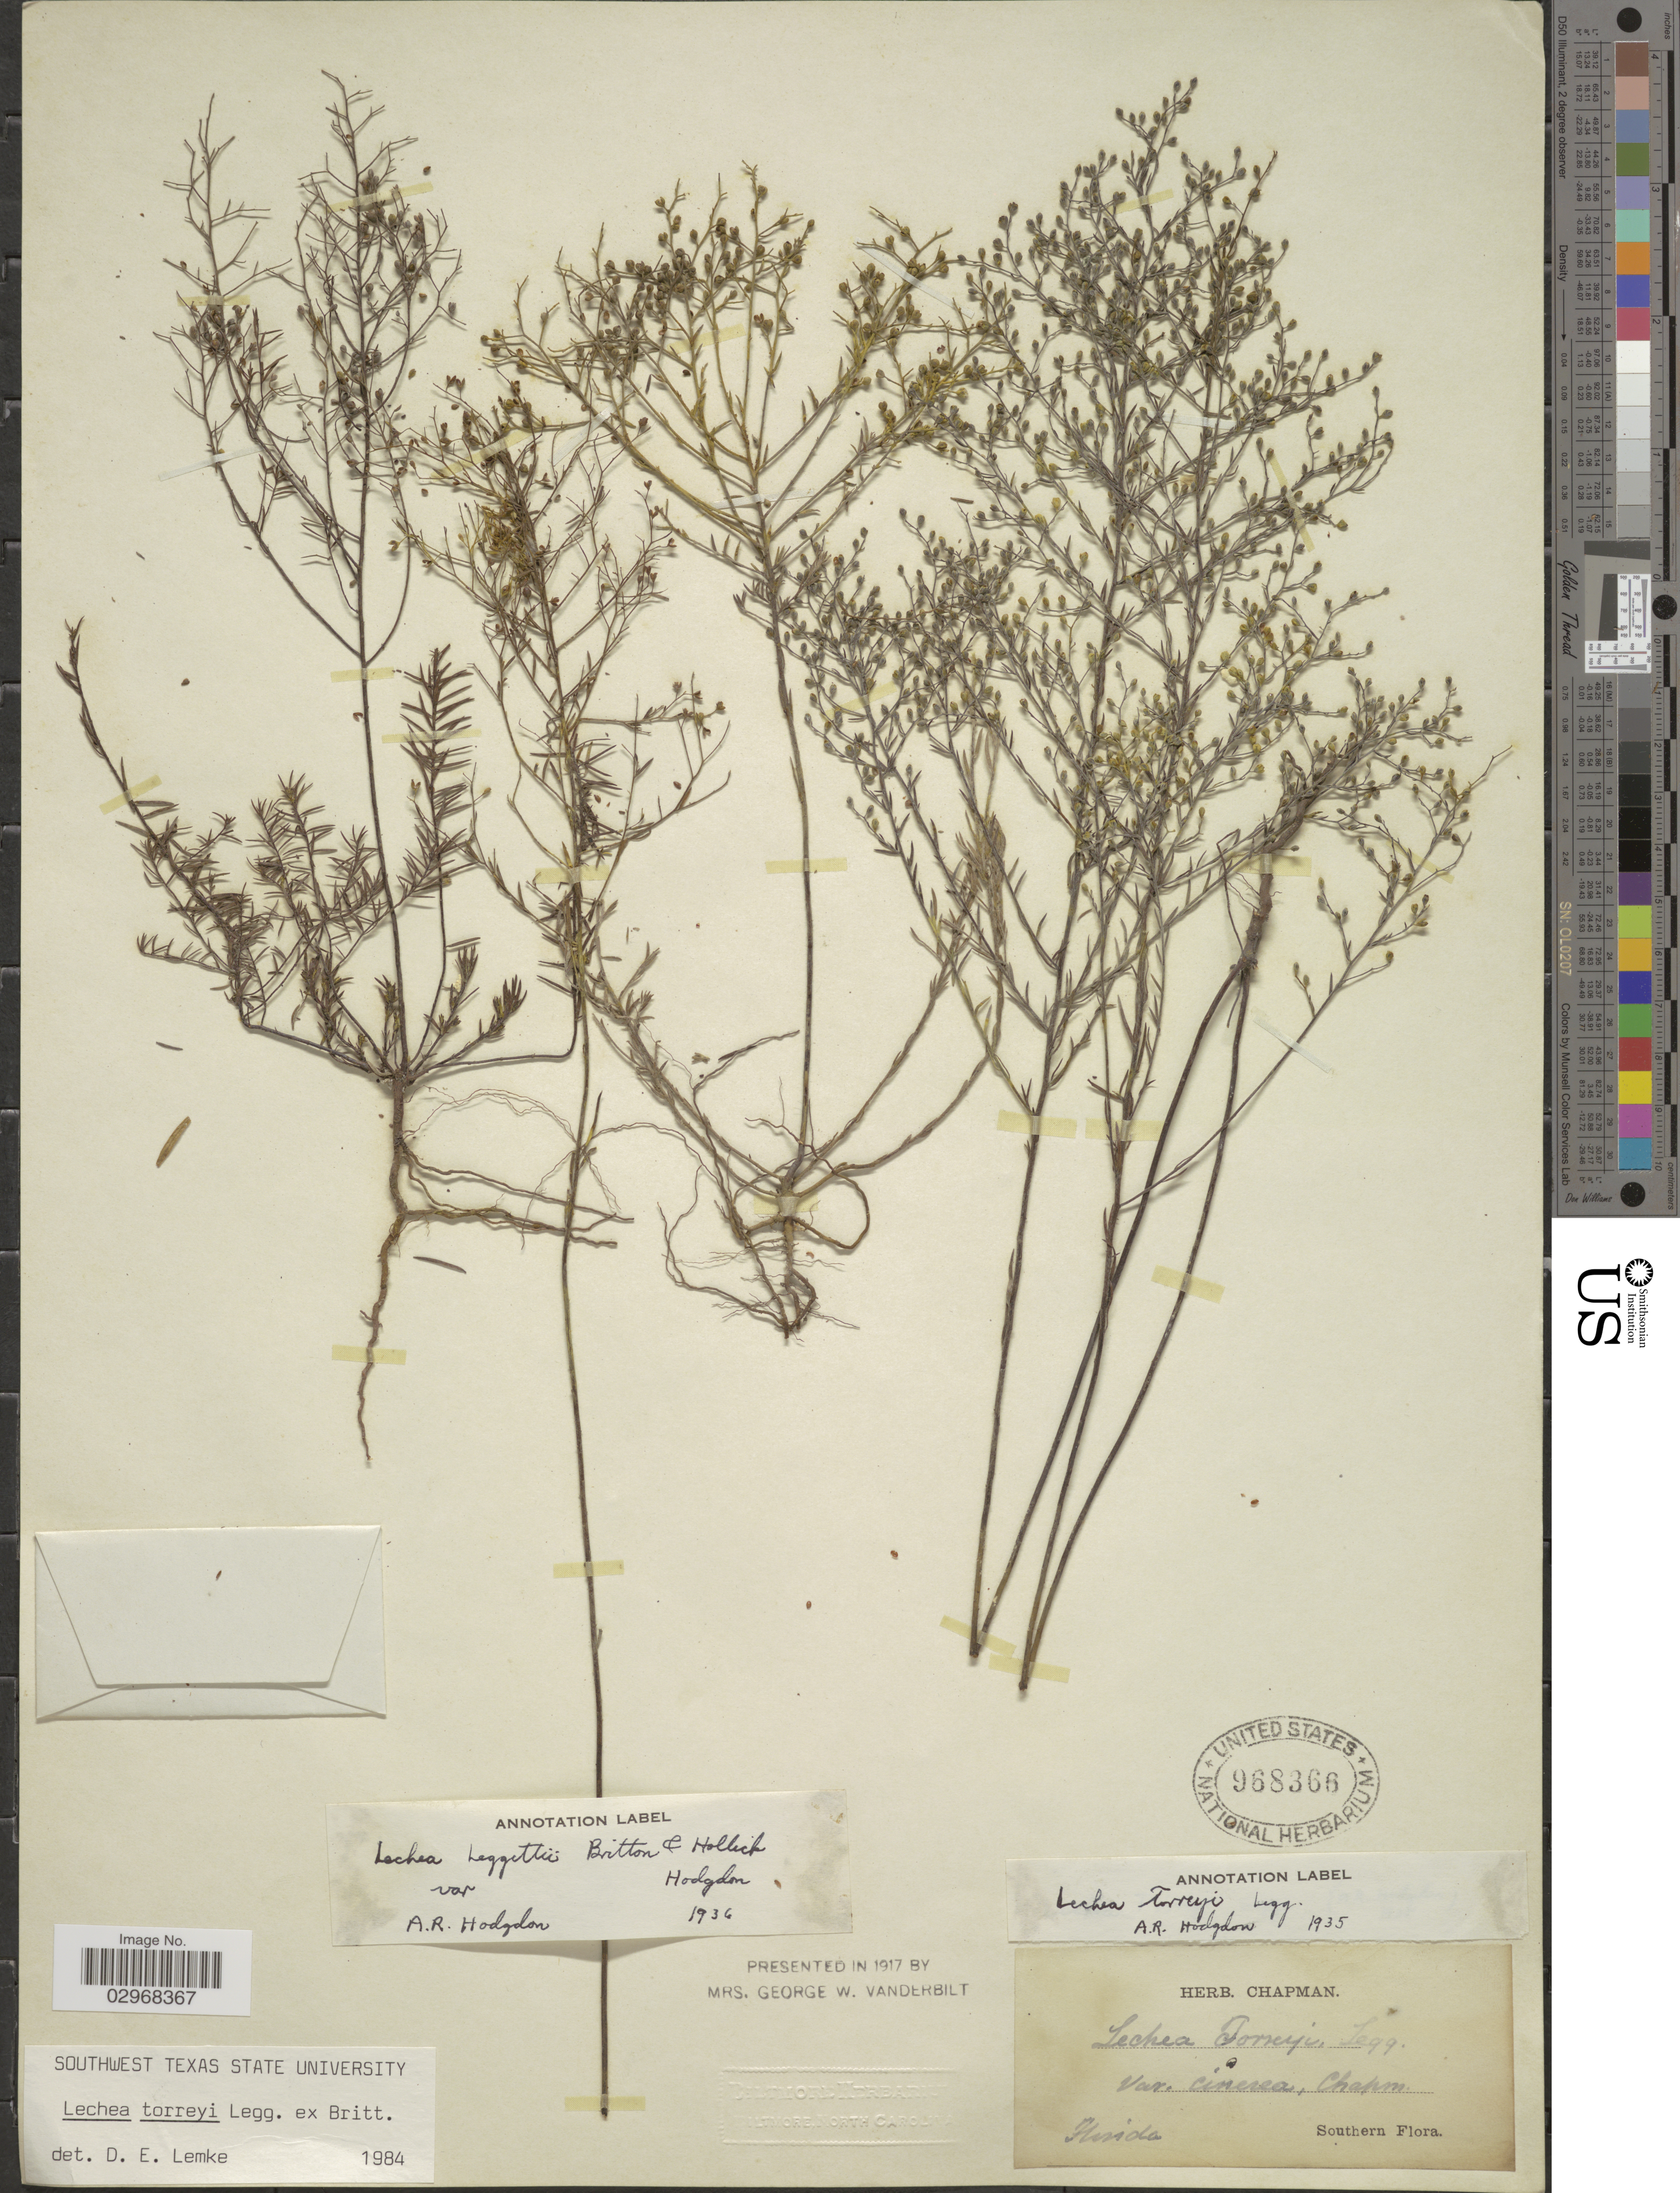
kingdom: Plantae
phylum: Tracheophyta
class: Magnoliopsida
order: Malvales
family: Cistaceae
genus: Lechea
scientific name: Lechea torreyi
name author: (Chapm.) Legg. ex Britton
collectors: ex herb. Chapman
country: United States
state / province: Florida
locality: Southern.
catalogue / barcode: US 968366